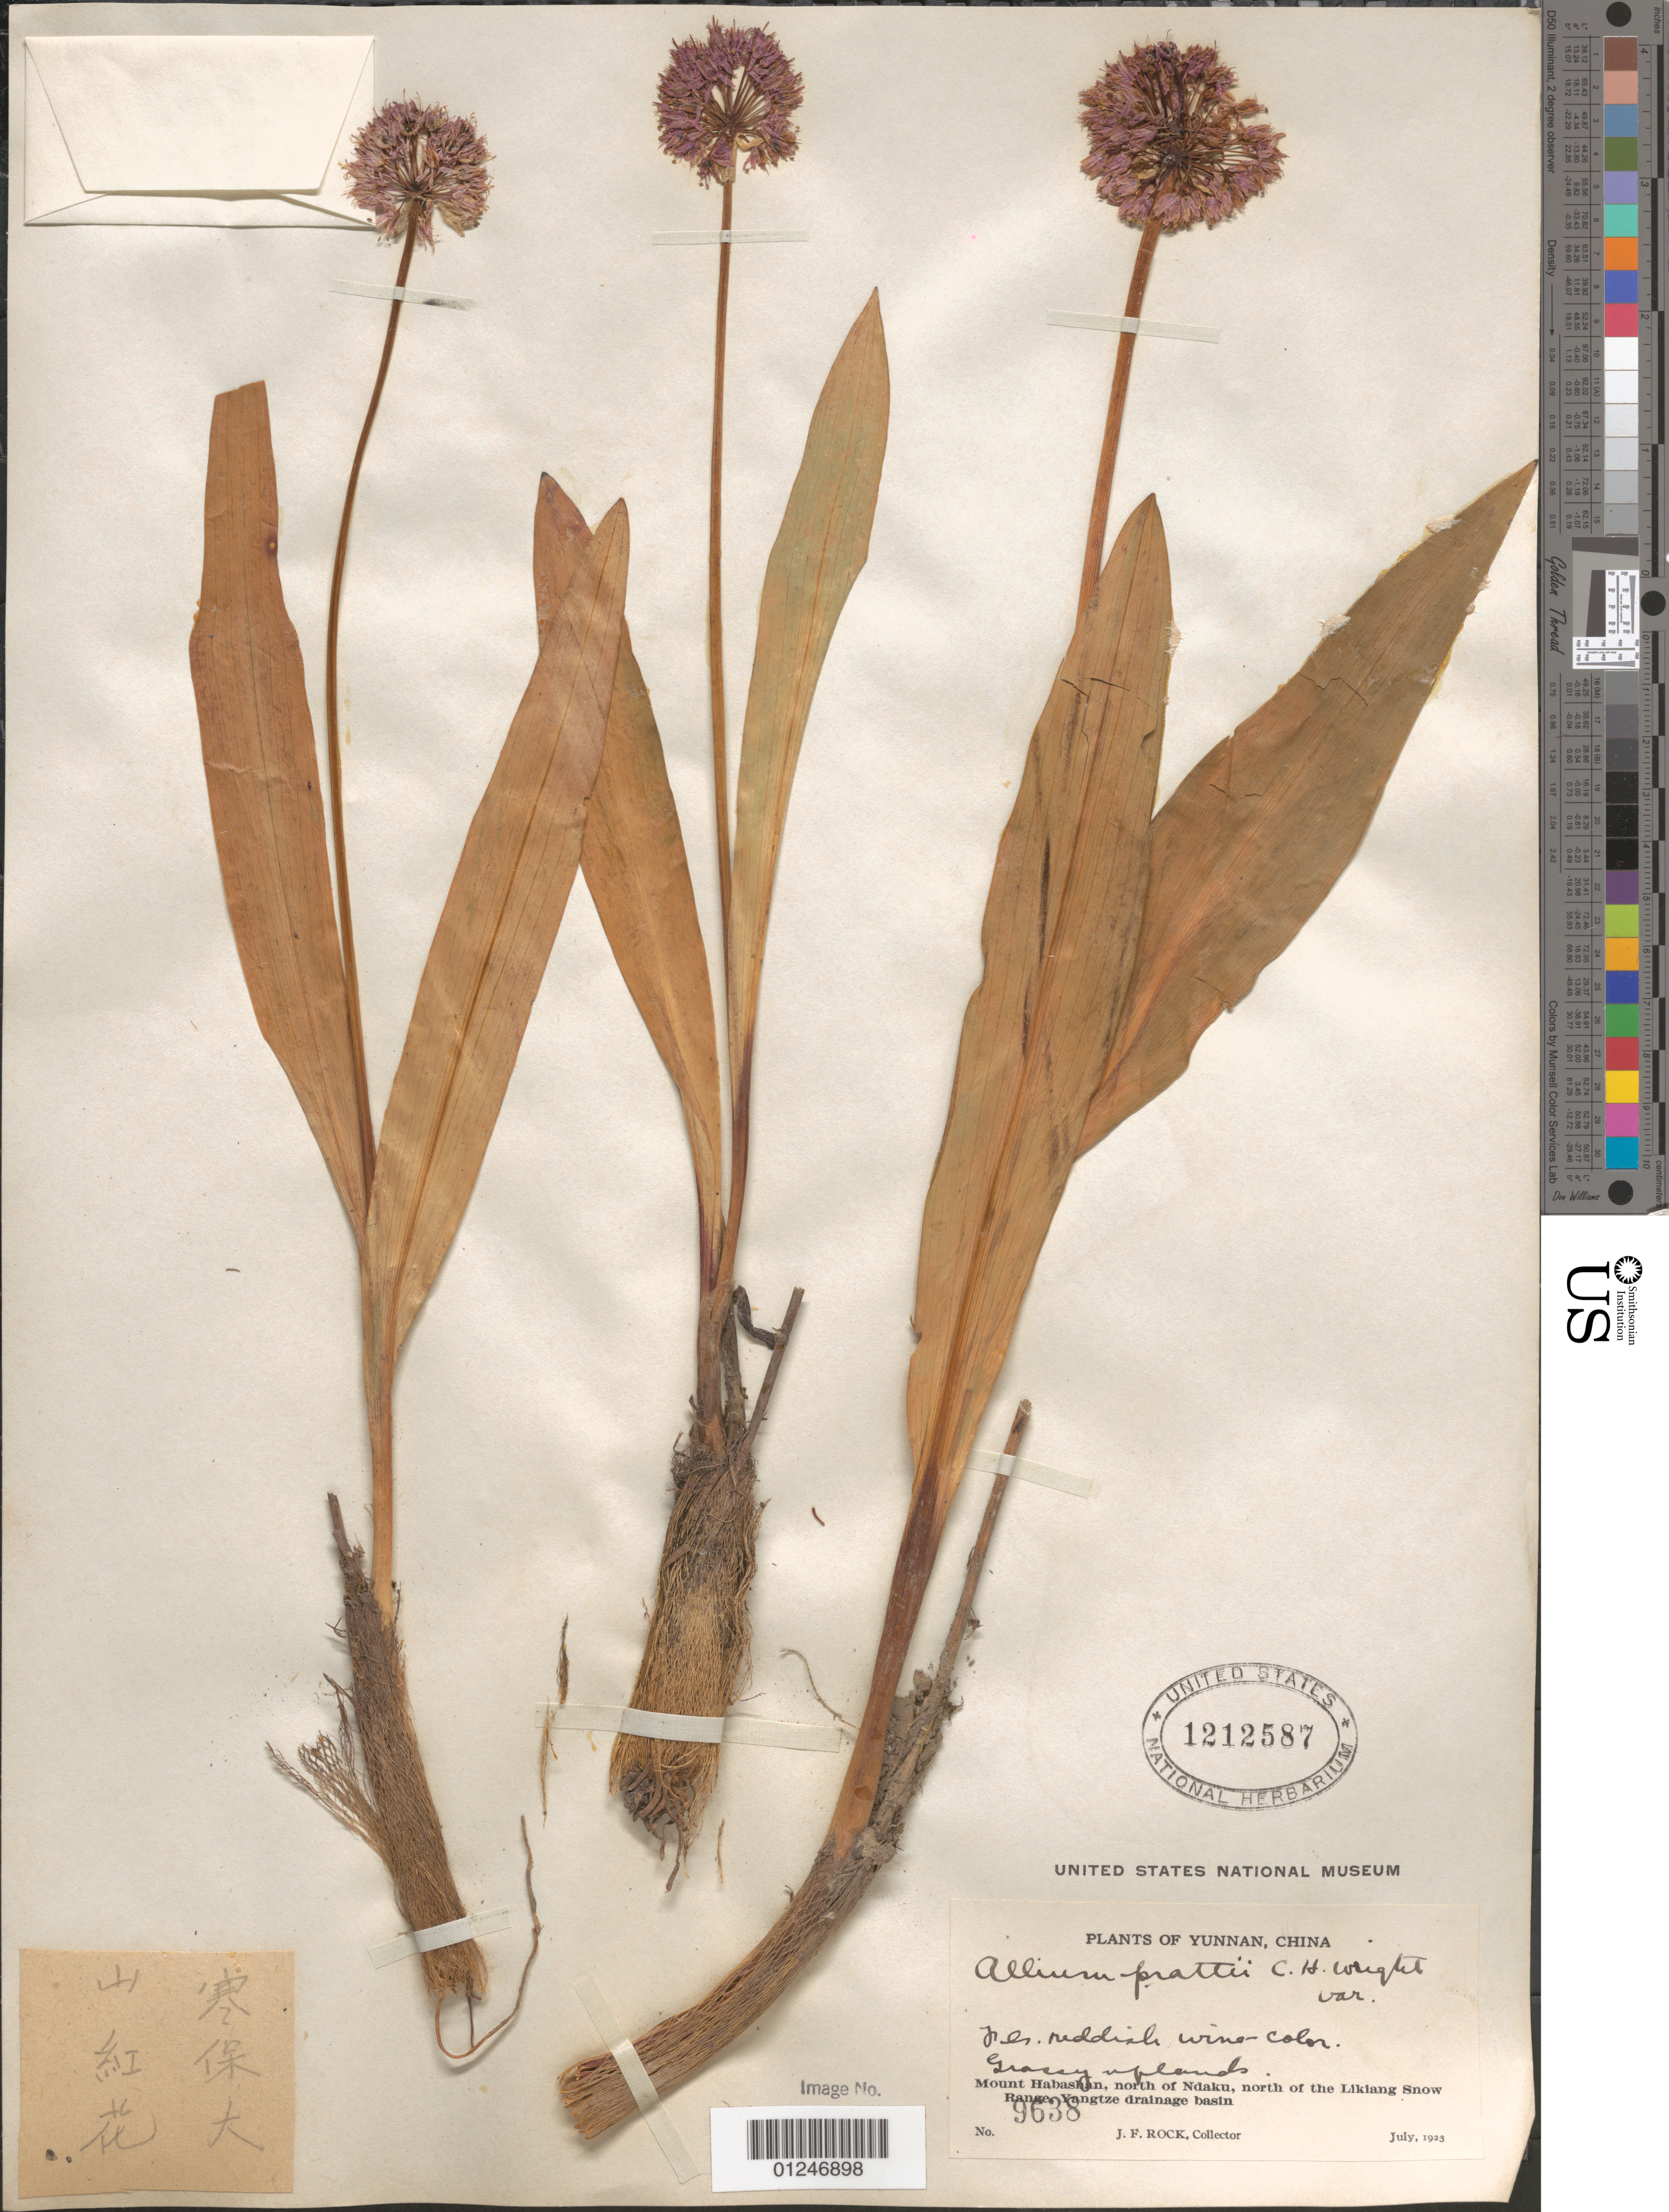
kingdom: Plantae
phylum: Tracheophyta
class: Liliopsida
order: Asparagales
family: Amaryllidaceae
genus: Allium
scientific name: Allium prattii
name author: C.H. Wright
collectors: J. F. Rock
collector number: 9638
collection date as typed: Jul 1923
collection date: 1923-07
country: China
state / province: Yunnan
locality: Mount Habashan, N of Ndaku, N of Likiang snow range, Yangtze drainage basin.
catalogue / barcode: US 1212587